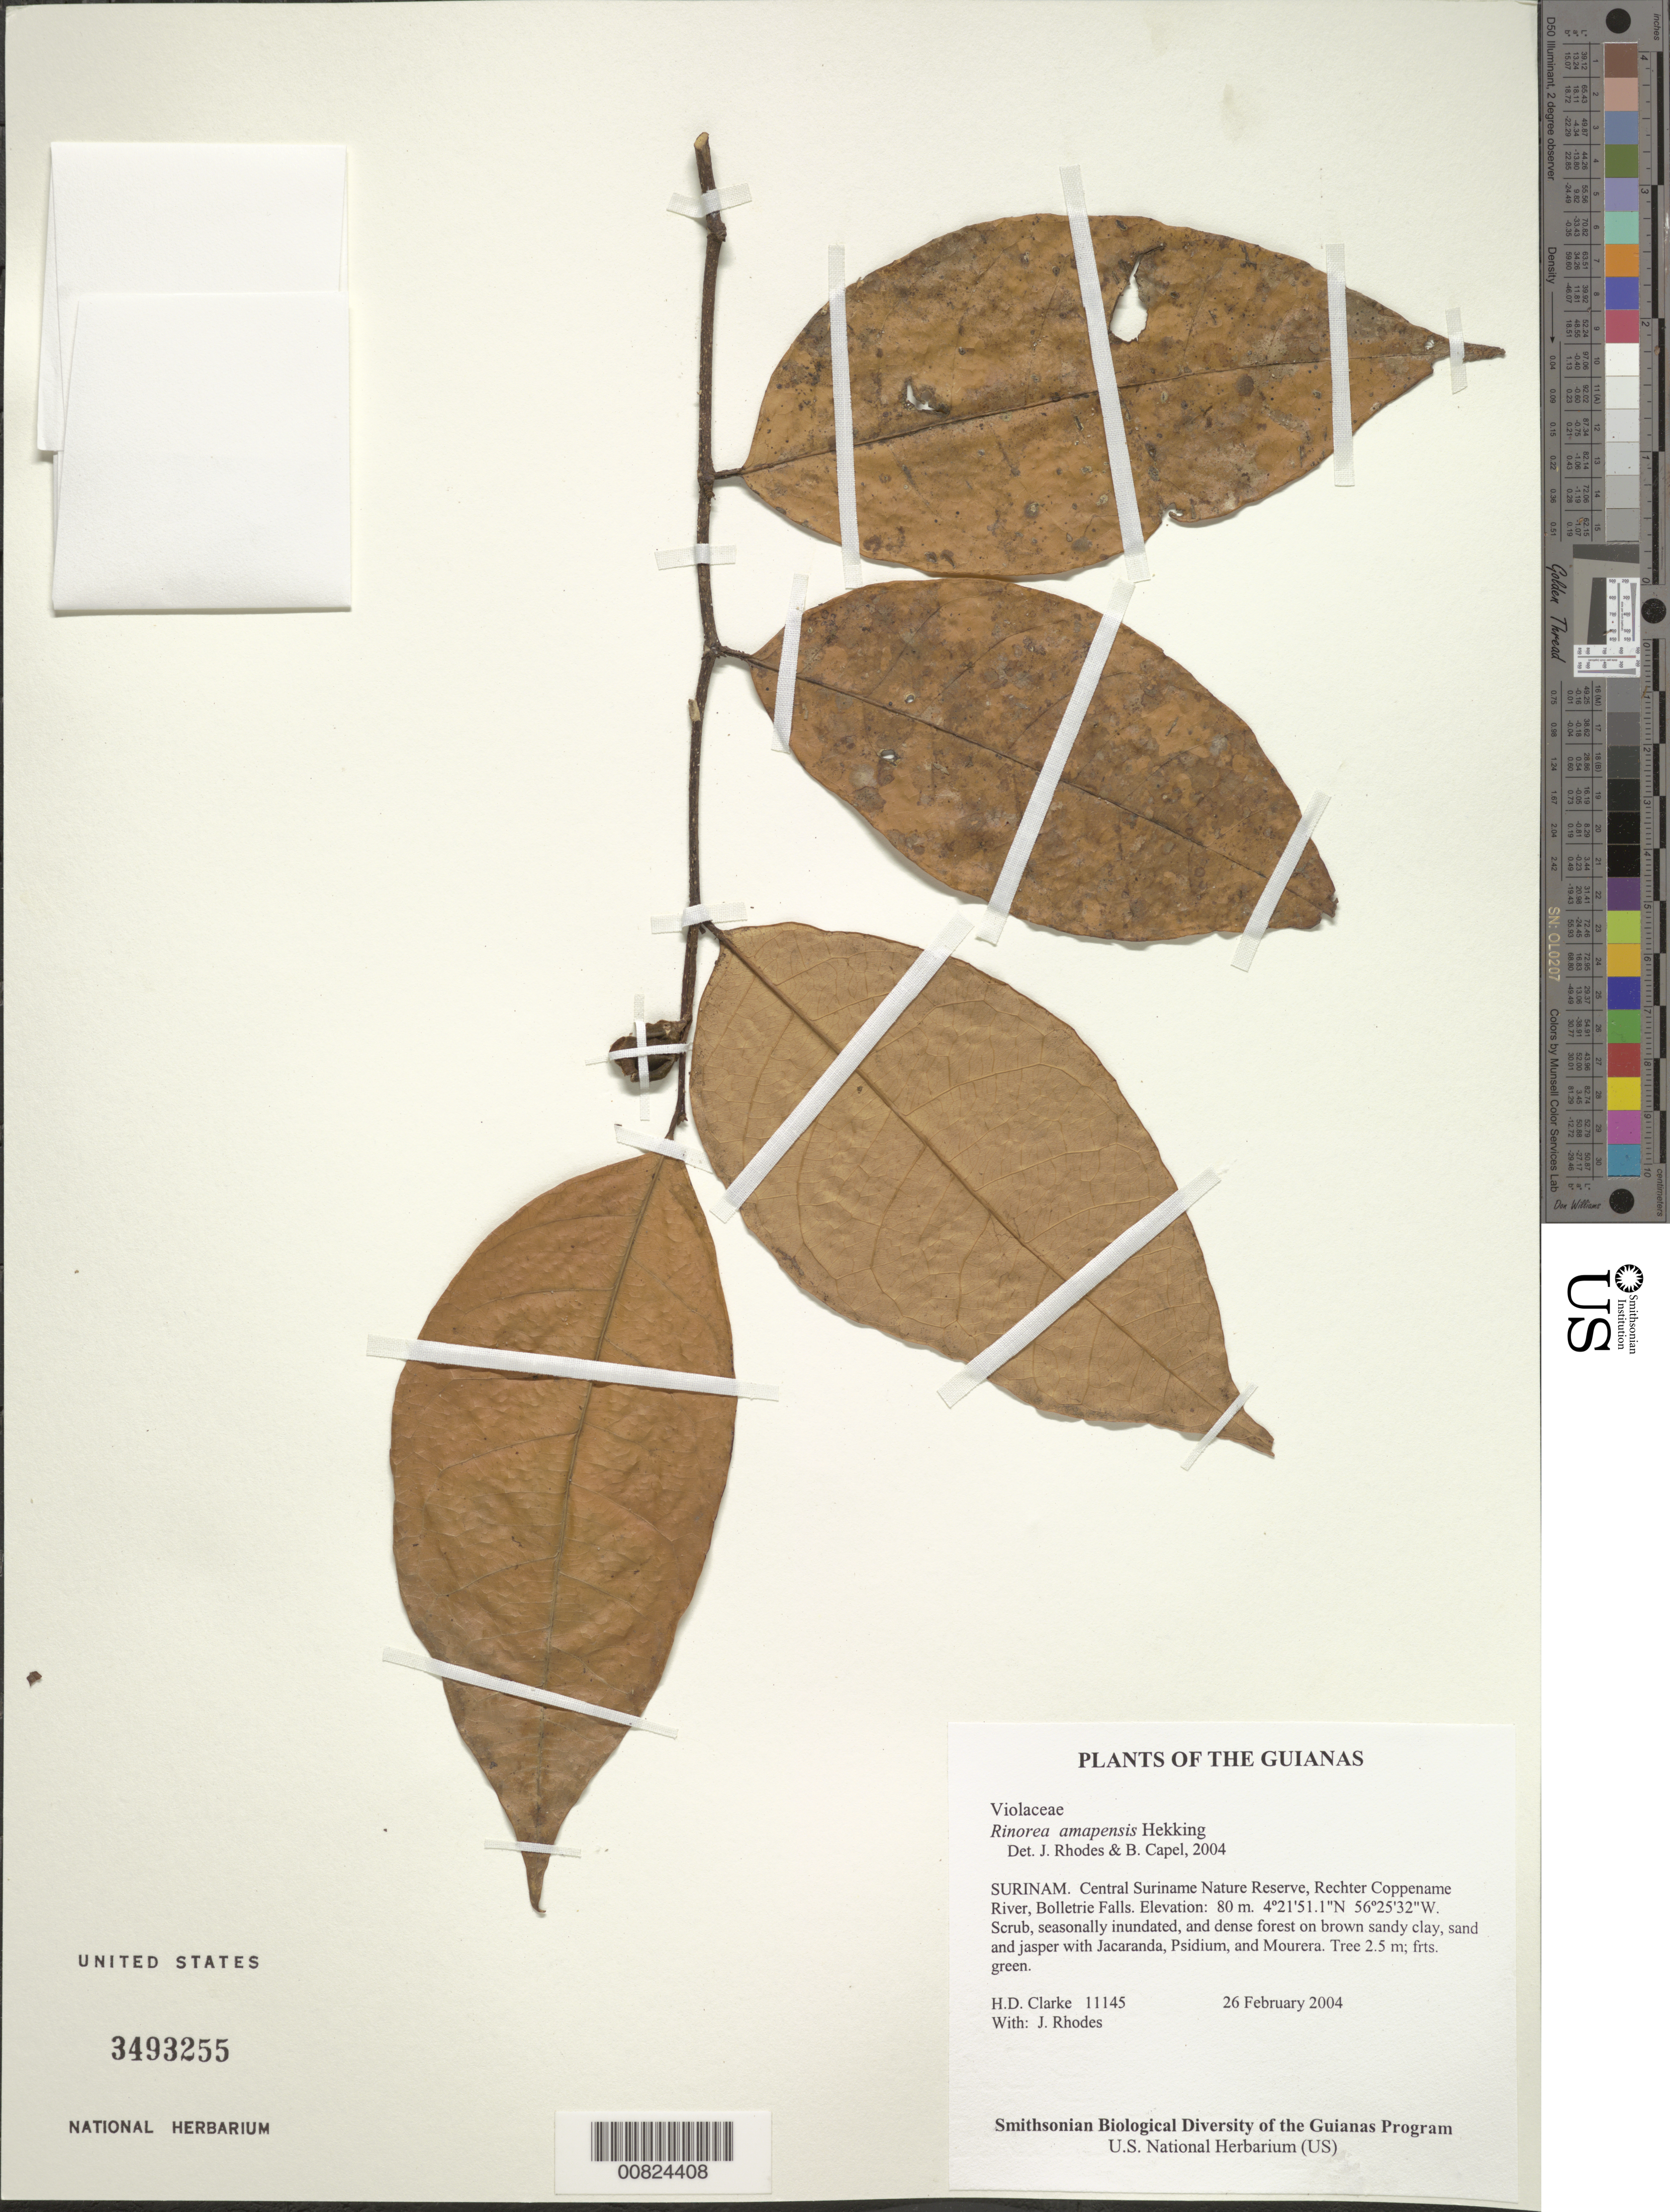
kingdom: Plantae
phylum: Tracheophyta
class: Magnoliopsida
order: Malpighiales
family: Violaceae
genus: Rinorea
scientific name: Rinorea riana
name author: Kuntze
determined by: Hoyos-Gomez, S. E.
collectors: H. D. Clarke & J. Rhodes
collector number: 11145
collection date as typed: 26 February 2004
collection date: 2004-02-26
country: Suriname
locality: Central Suriname Nature Reserve, Rechter Coppename River, Bolletrie Falls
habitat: Scrub, seasonally inundated, and dense forest on brown sandy clay, sand and jasper with Jacaranda, Psidium, and Mourera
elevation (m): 80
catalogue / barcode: US 3493255